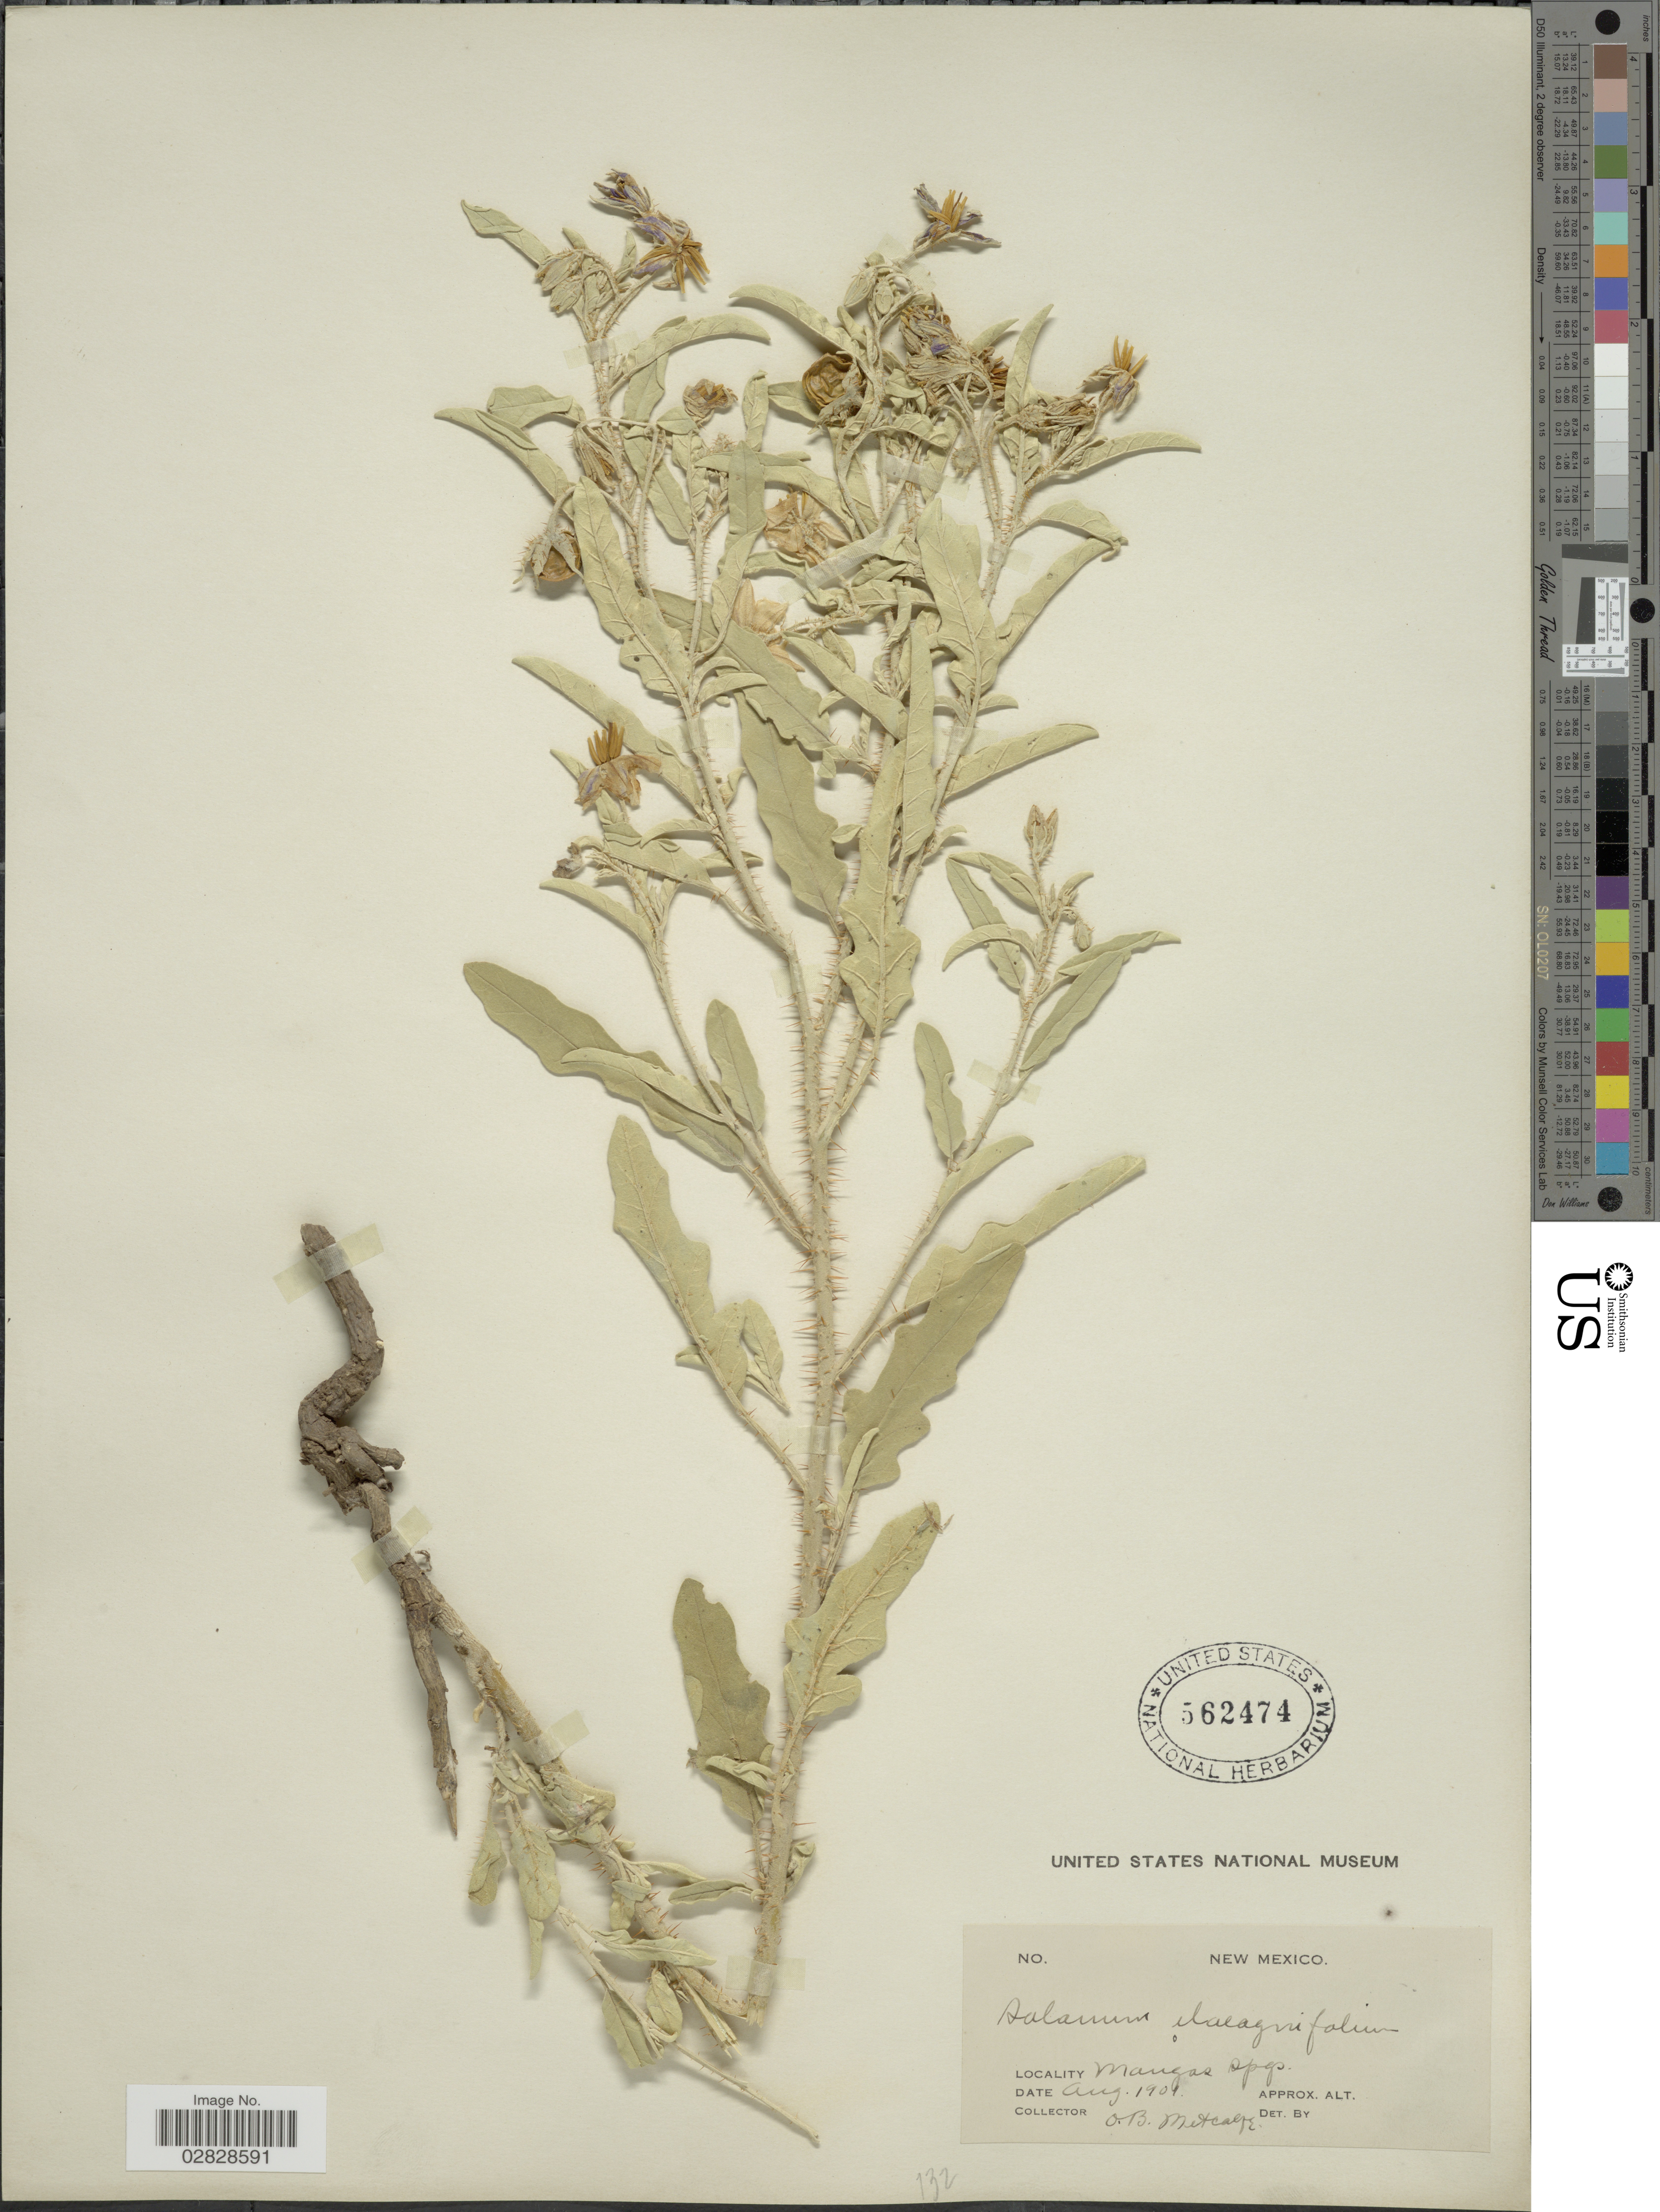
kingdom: Plantae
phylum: Tracheophyta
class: Magnoliopsida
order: Solanales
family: Solanaceae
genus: Solanum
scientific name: Solanum elaeagnifolium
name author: Cav.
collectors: O. B. Metcalfe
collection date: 1904-08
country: United States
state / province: New Mexico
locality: Mangas spgs.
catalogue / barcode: US 562474